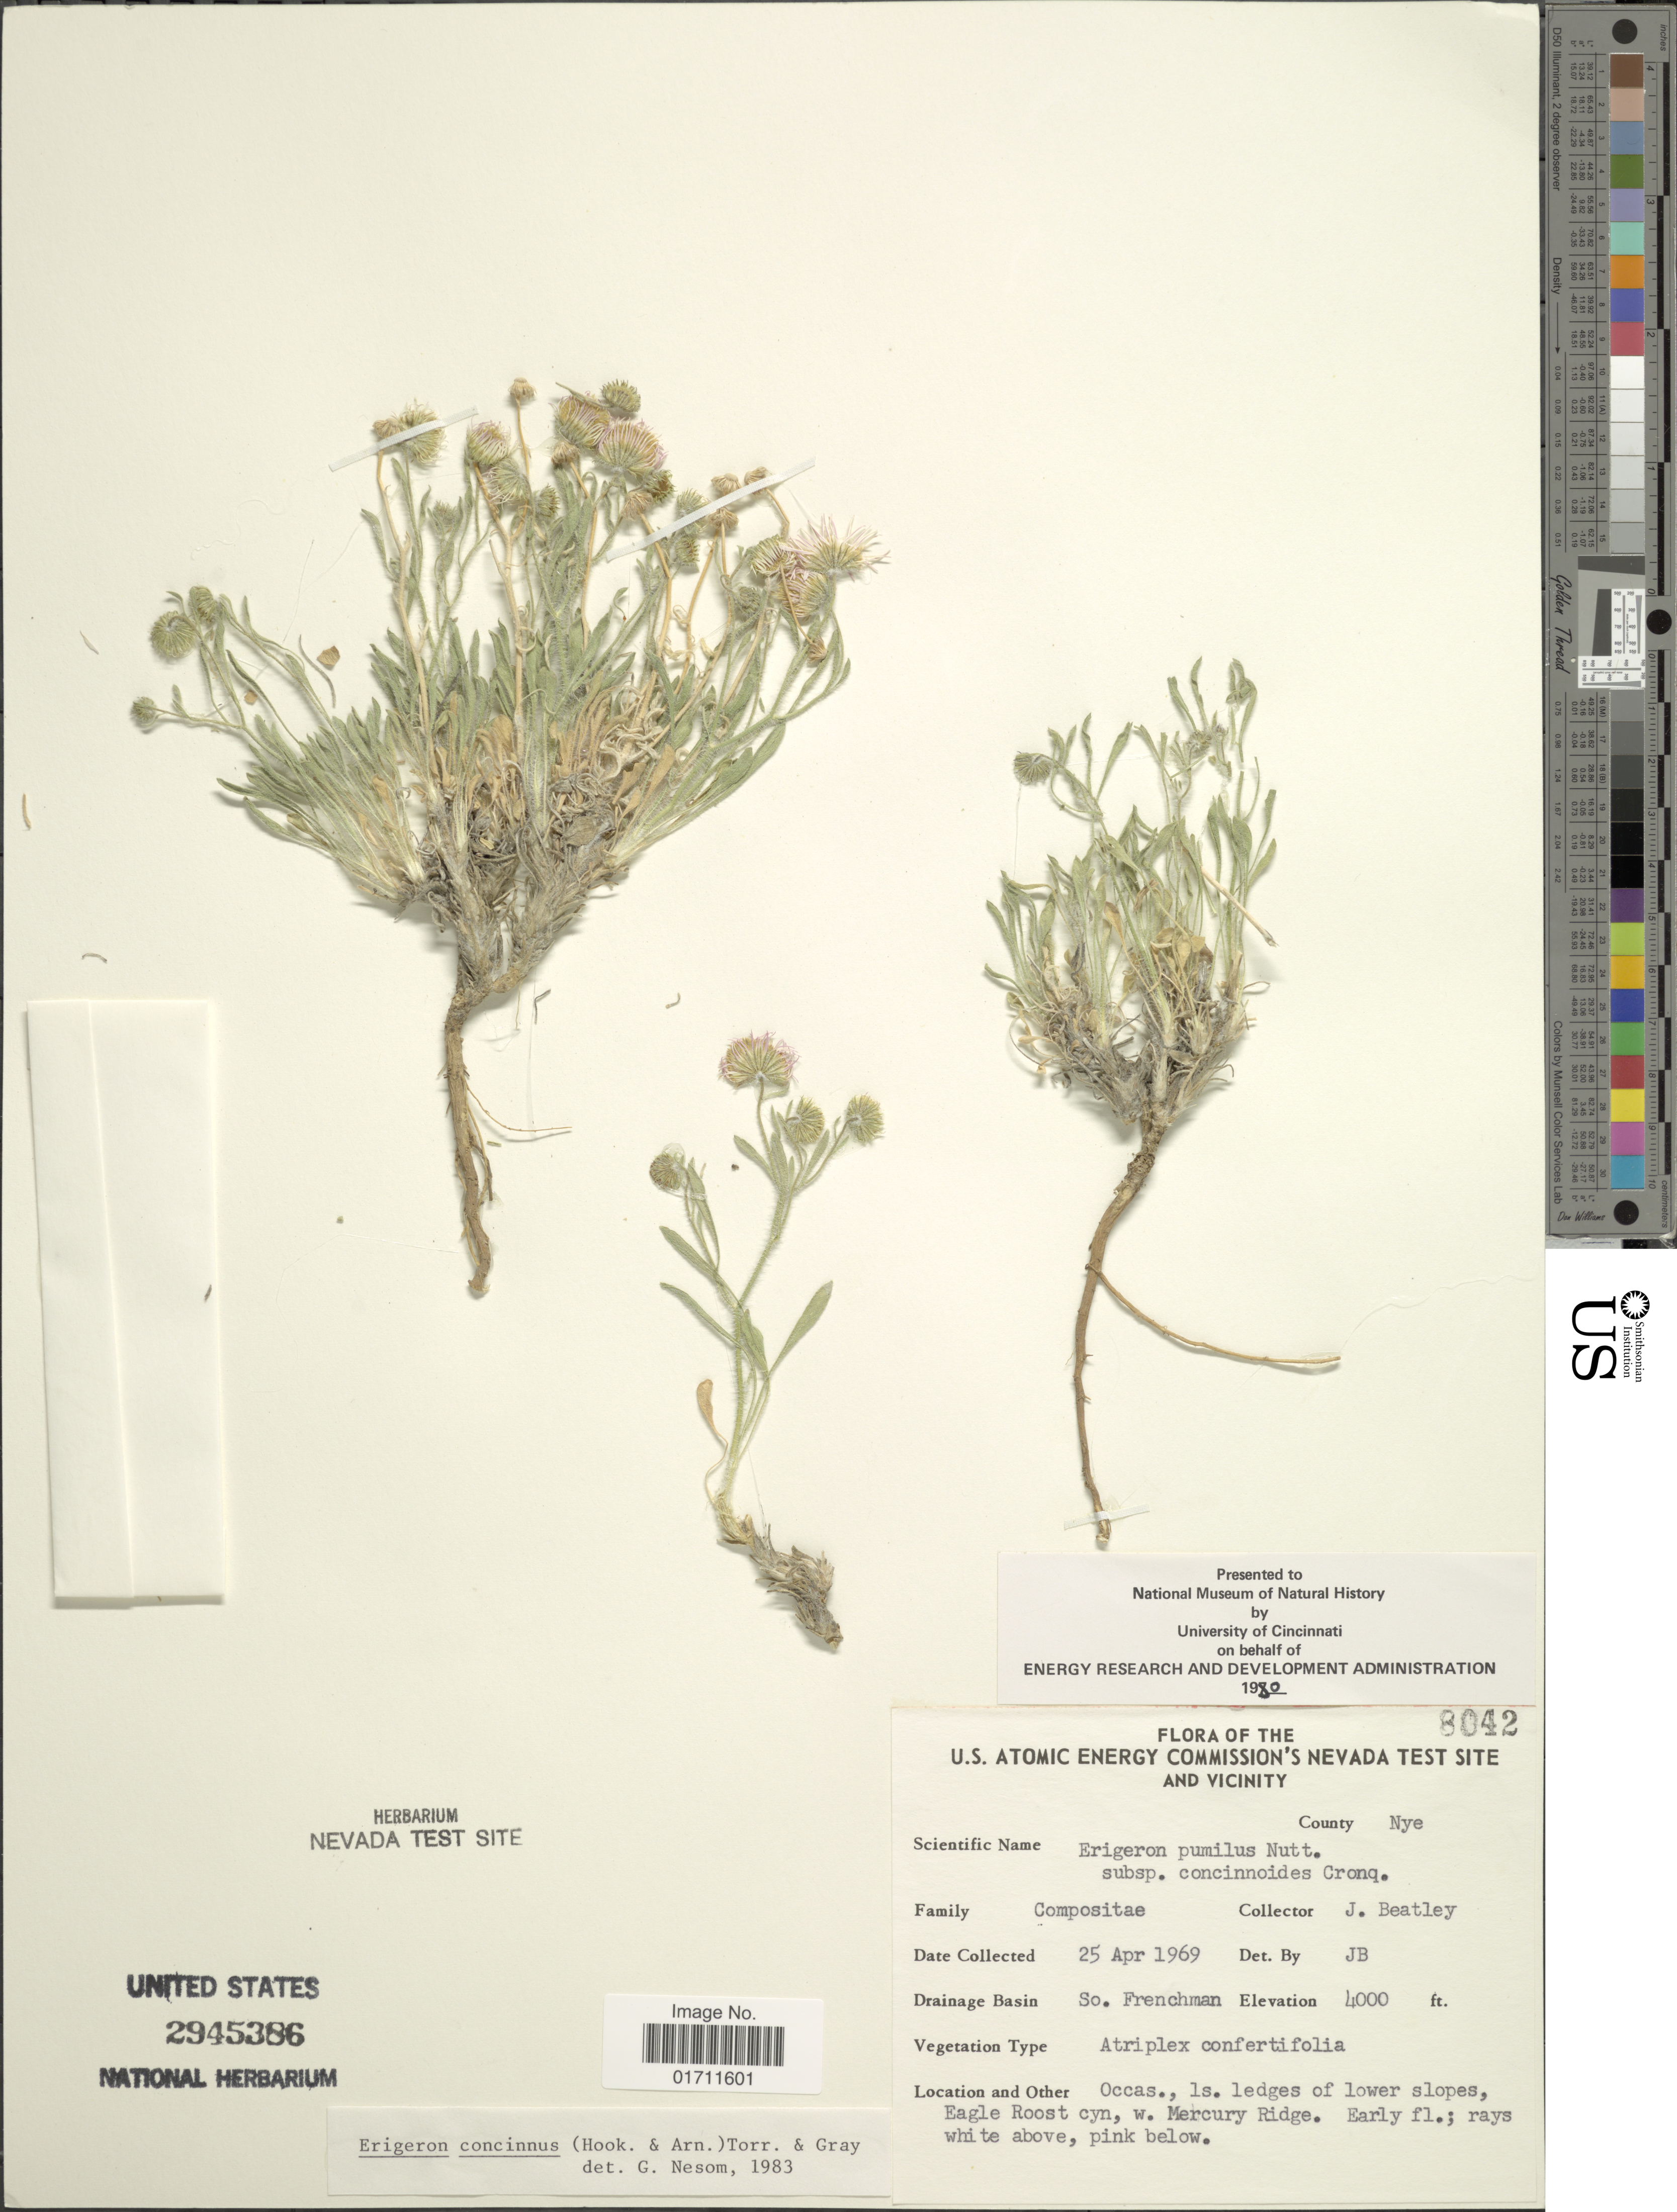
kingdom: Plantae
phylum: Tracheophyta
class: Magnoliopsida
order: Asterales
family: Asteraceae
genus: Erigeron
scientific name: Erigeron concinnus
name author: (Hook. & Arn.) Torr. & A. Gray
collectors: J. C. Beatley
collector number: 8042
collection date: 1969-04-25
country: United States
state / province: Nevada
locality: U.S. Atomic Energy Commisson's Nevada Test Site and Vicinity, County Nye, Drainage Basin So. Frenchman, Occas., Is. ledges of lower slopes, Eagle Roost cyn, w. Mercury Ridge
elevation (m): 1219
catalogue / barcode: US 2945386